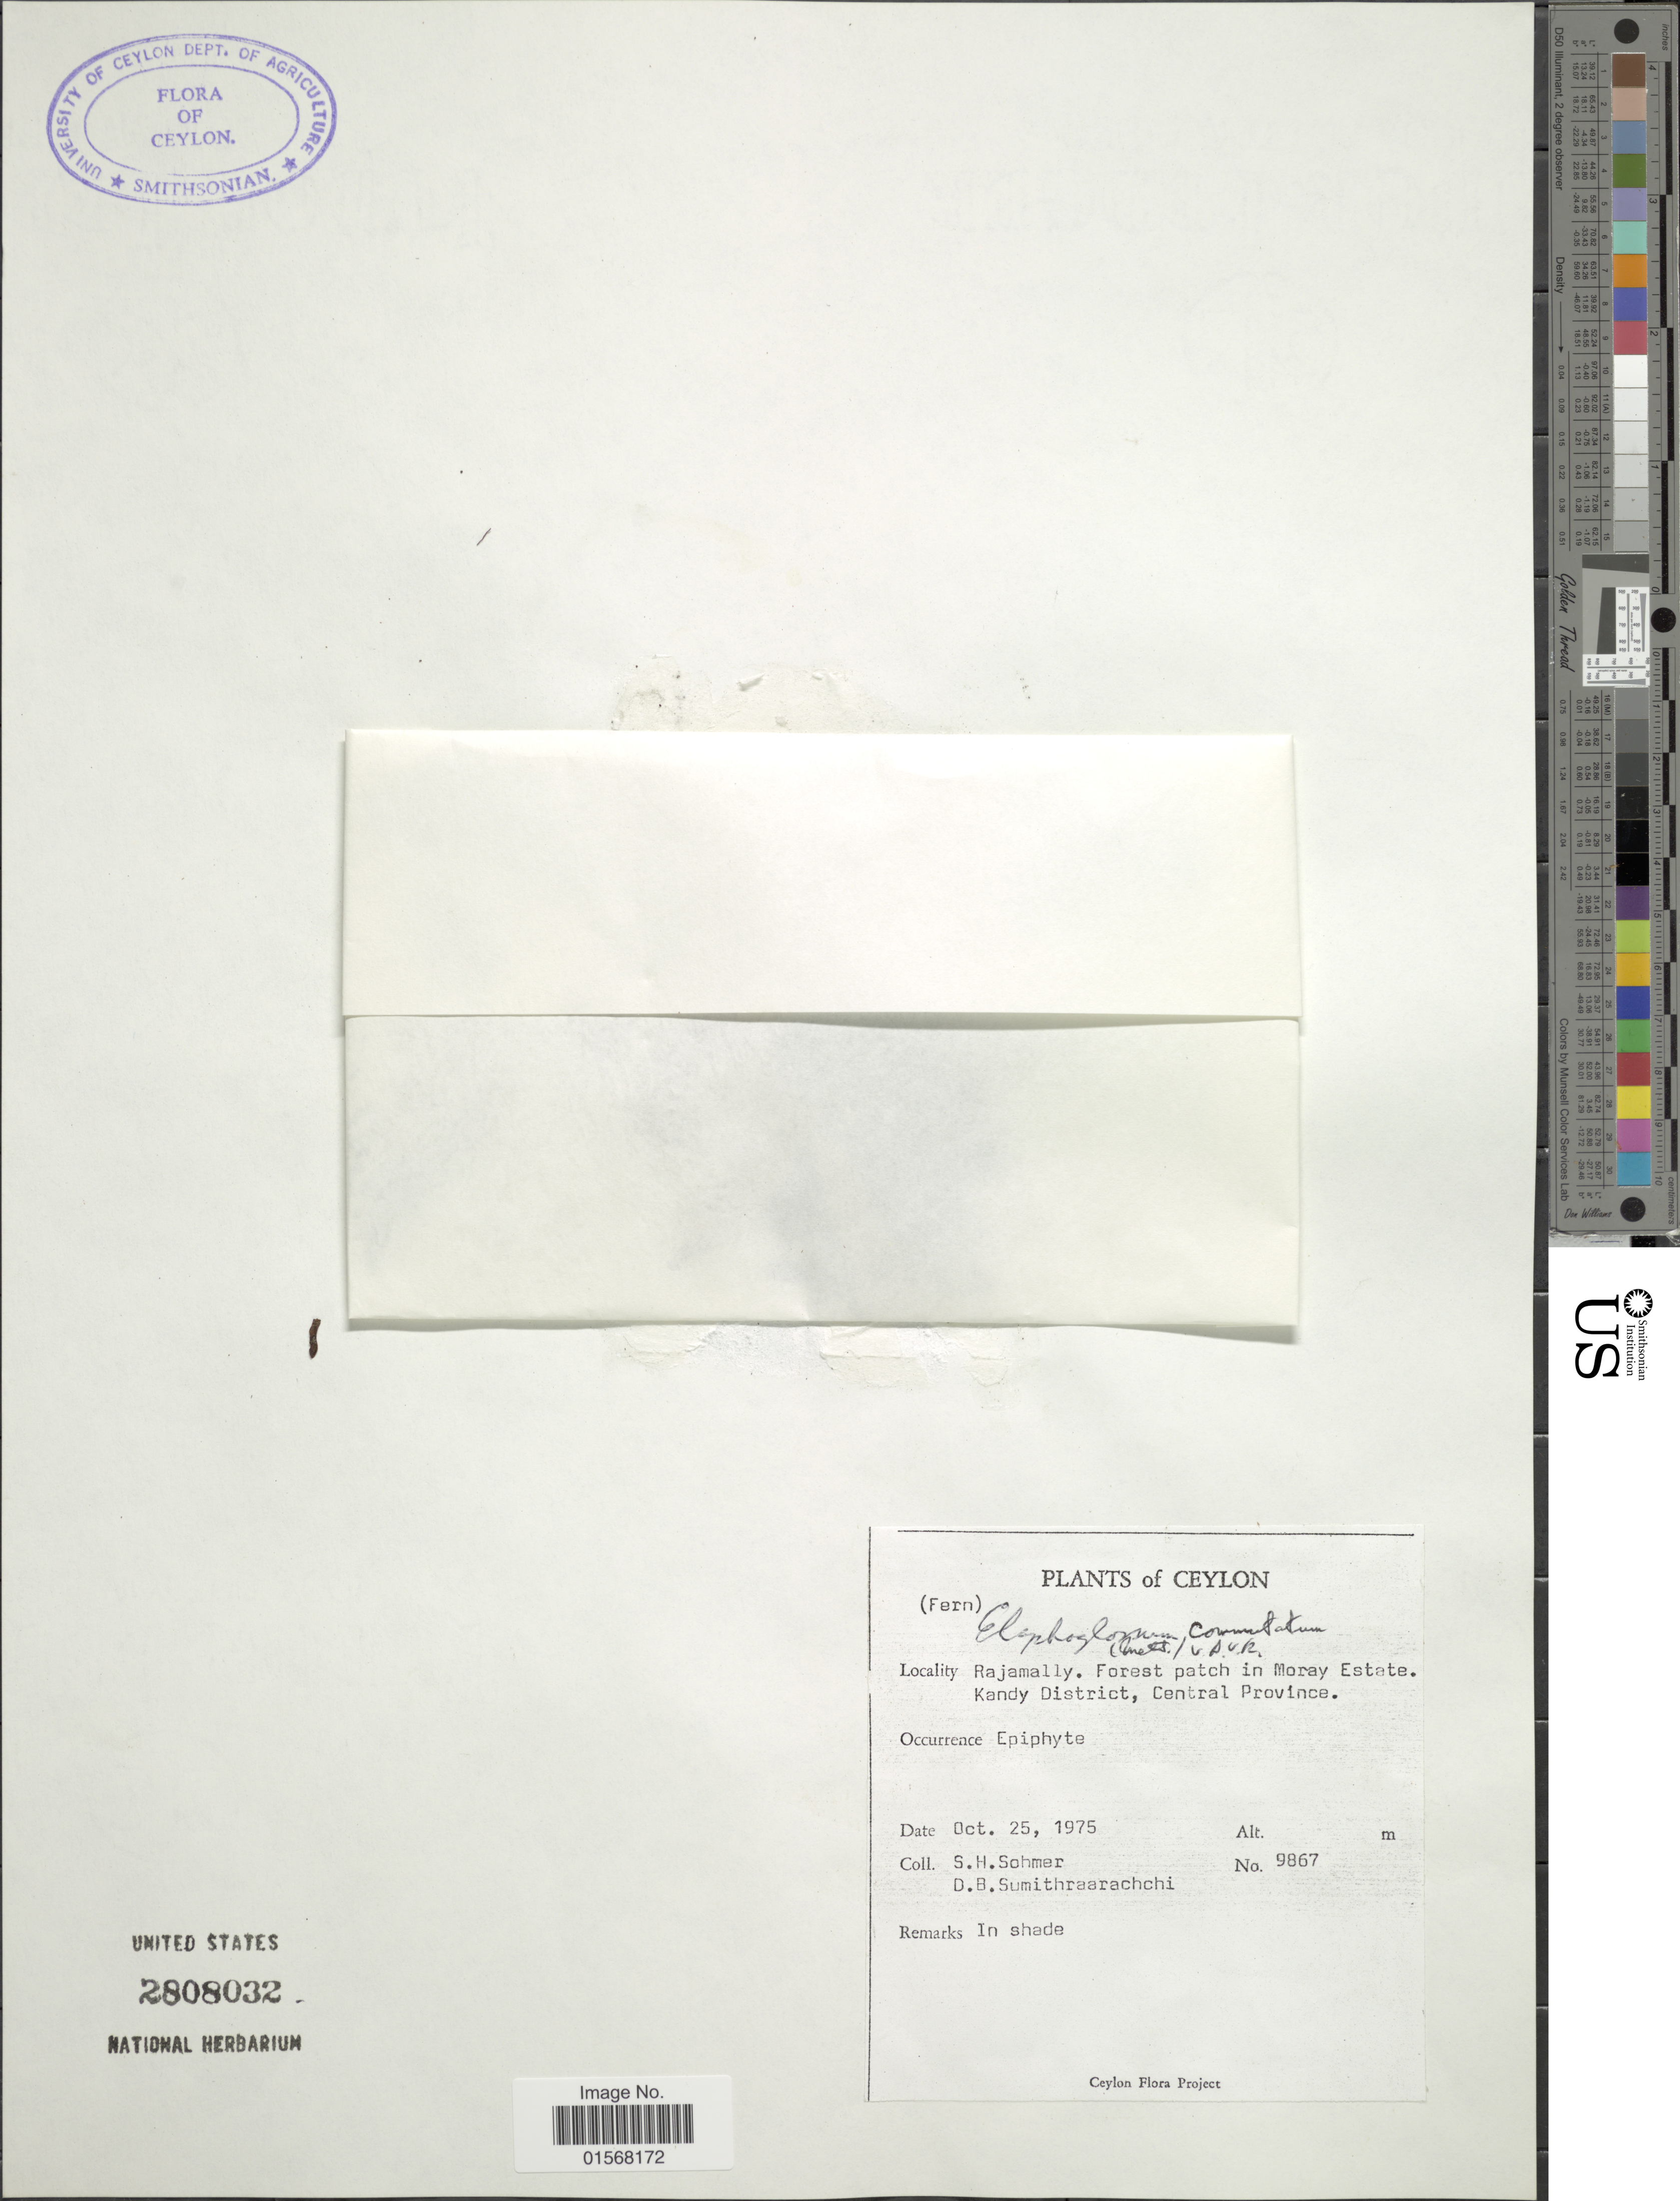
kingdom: Plantae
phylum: Tracheophyta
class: Polypodiopsida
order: Polypodiales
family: Dryopteridaceae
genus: Elaphoglossum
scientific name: Elaphoglossum commutatum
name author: (Mett. ex Kuhn) Alderw.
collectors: S. H. Sohmer & D. B. Sumithraarachchi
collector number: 9867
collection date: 1975-10-25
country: Sri Lanka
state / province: Central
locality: Ceylon, Rajamally, Forest patch in Moray Estate, Kandy District, Central Province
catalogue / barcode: US 2808032